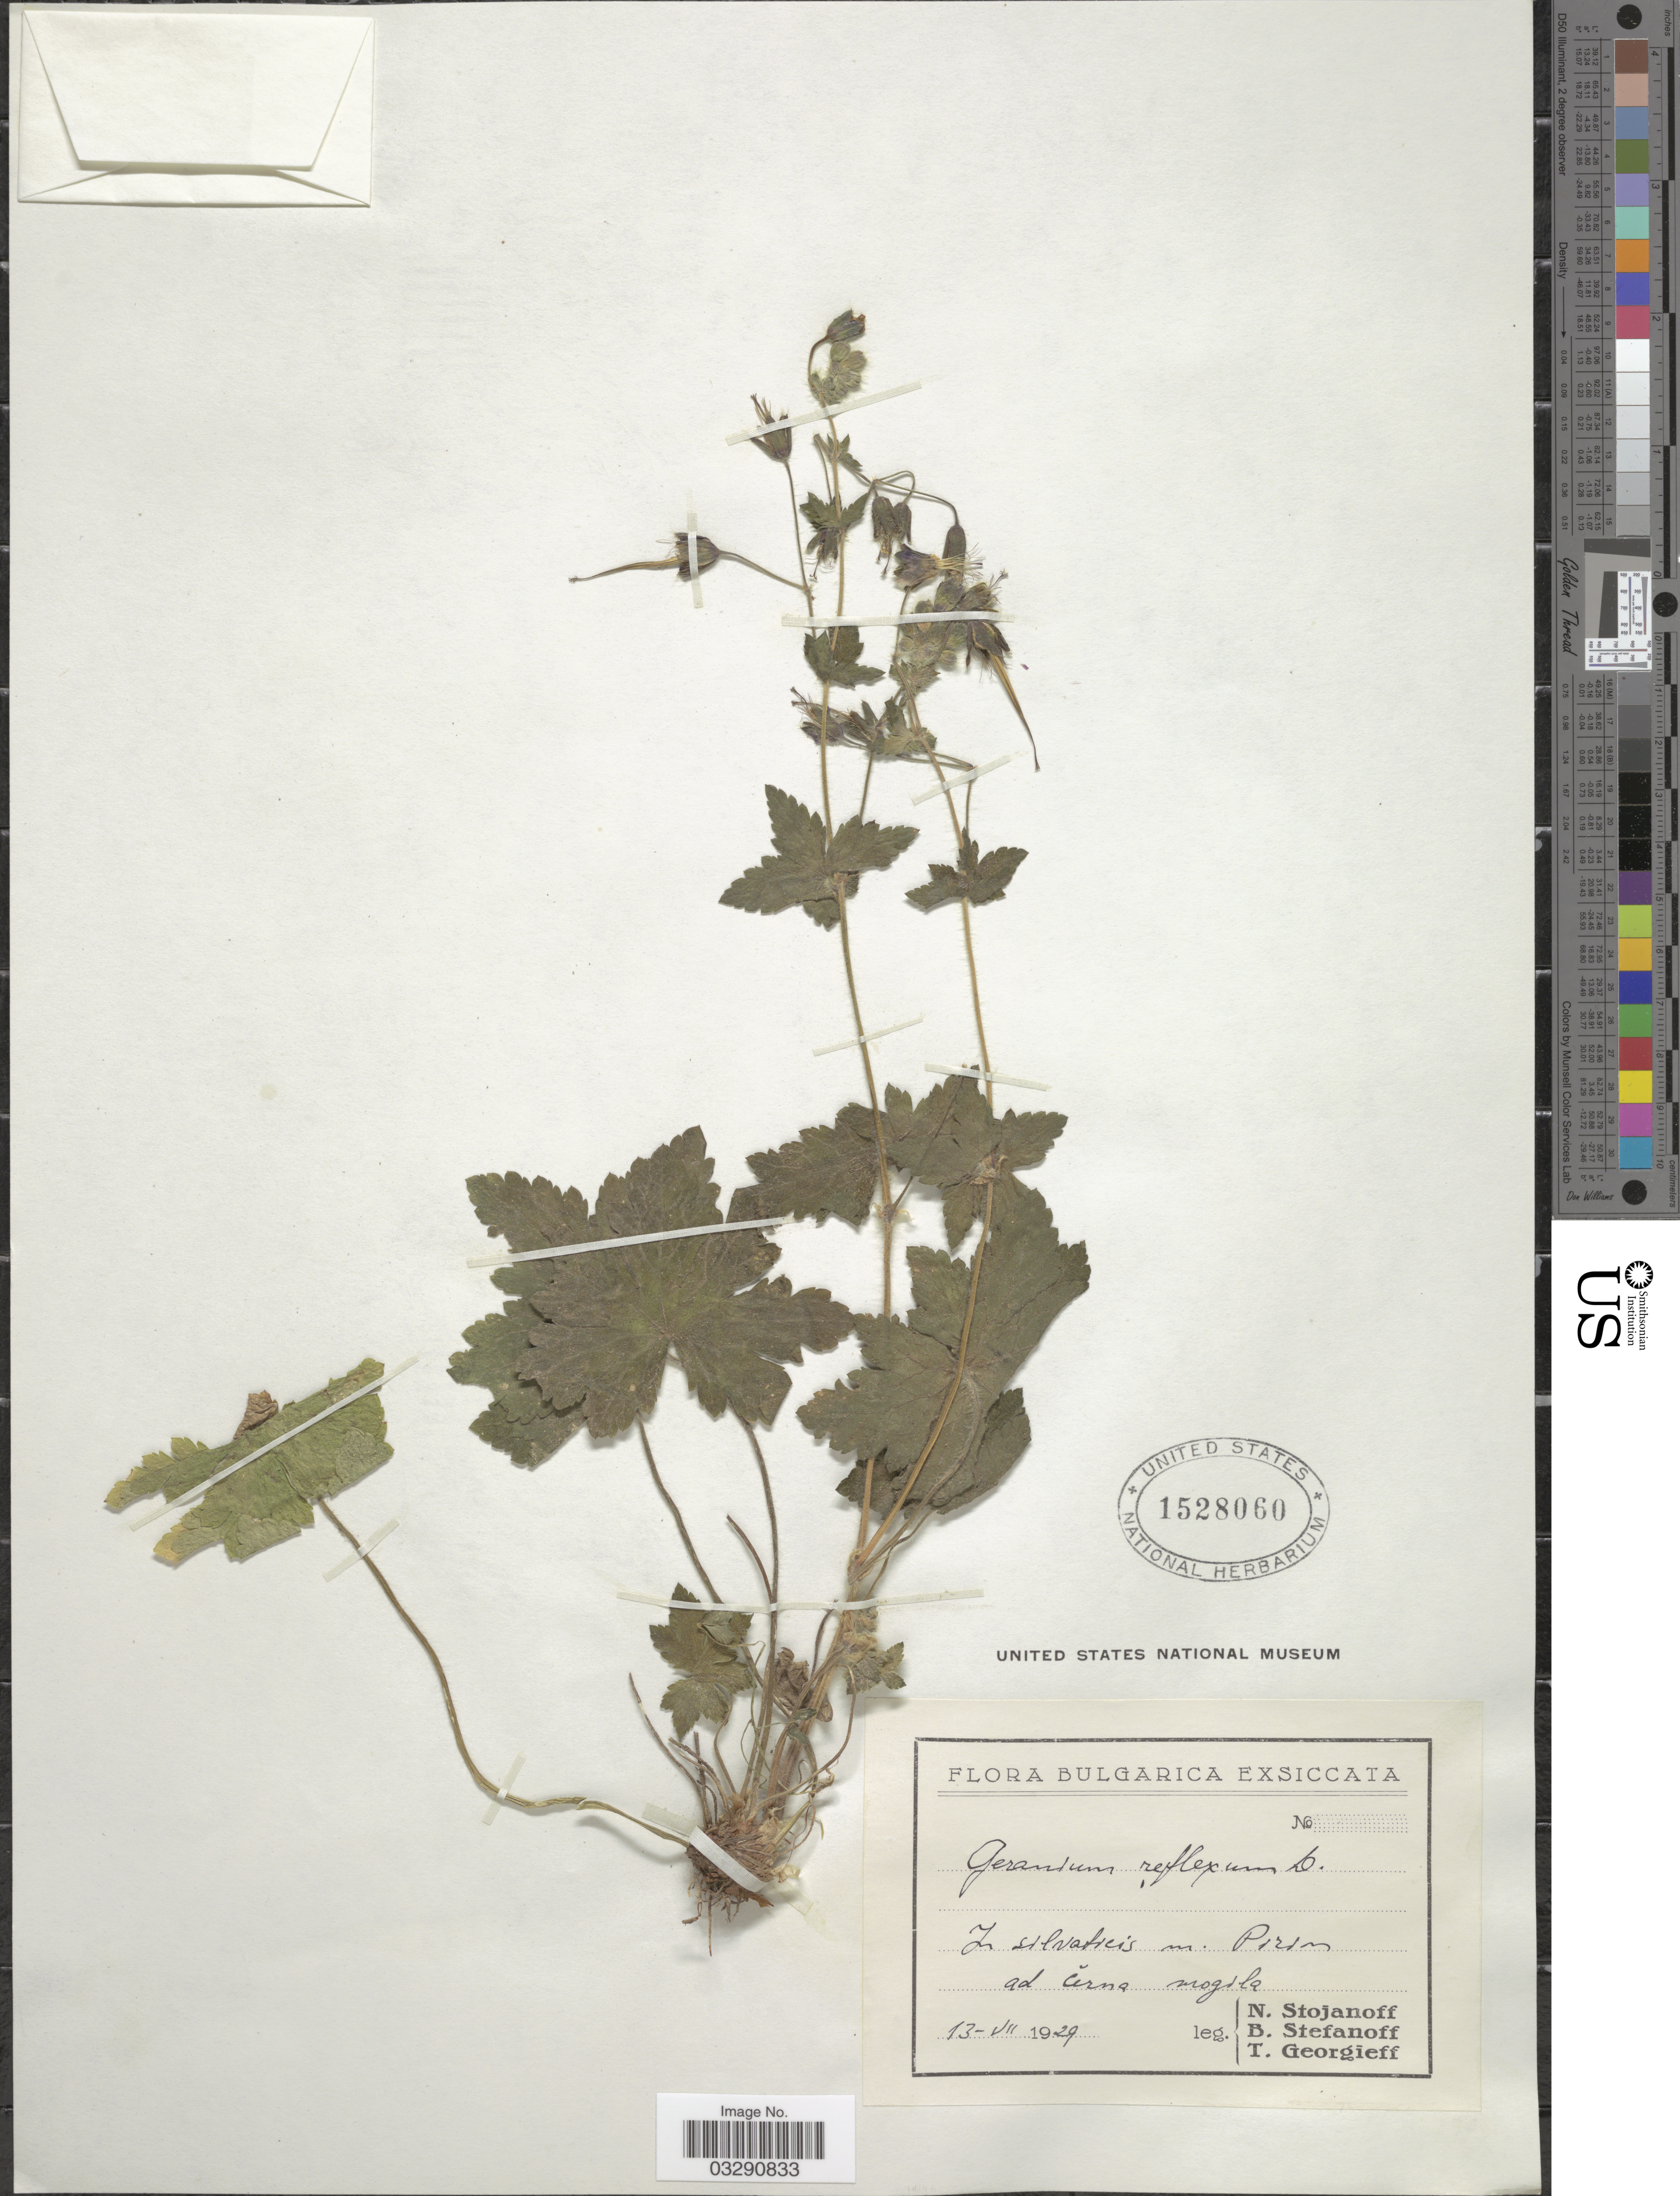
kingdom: Plantae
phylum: Tracheophyta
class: Magnoliopsida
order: Geraniales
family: Geraniaceae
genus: Geranium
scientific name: Geranium reflexum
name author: L.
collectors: N. Stojanoff, B. Stefanoff & T. Georgieff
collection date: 1929-07-13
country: Bulgaria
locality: In silvaticis im [interpreted] Piren [interpreted] ad Cérna mogsla.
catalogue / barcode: US 1528060